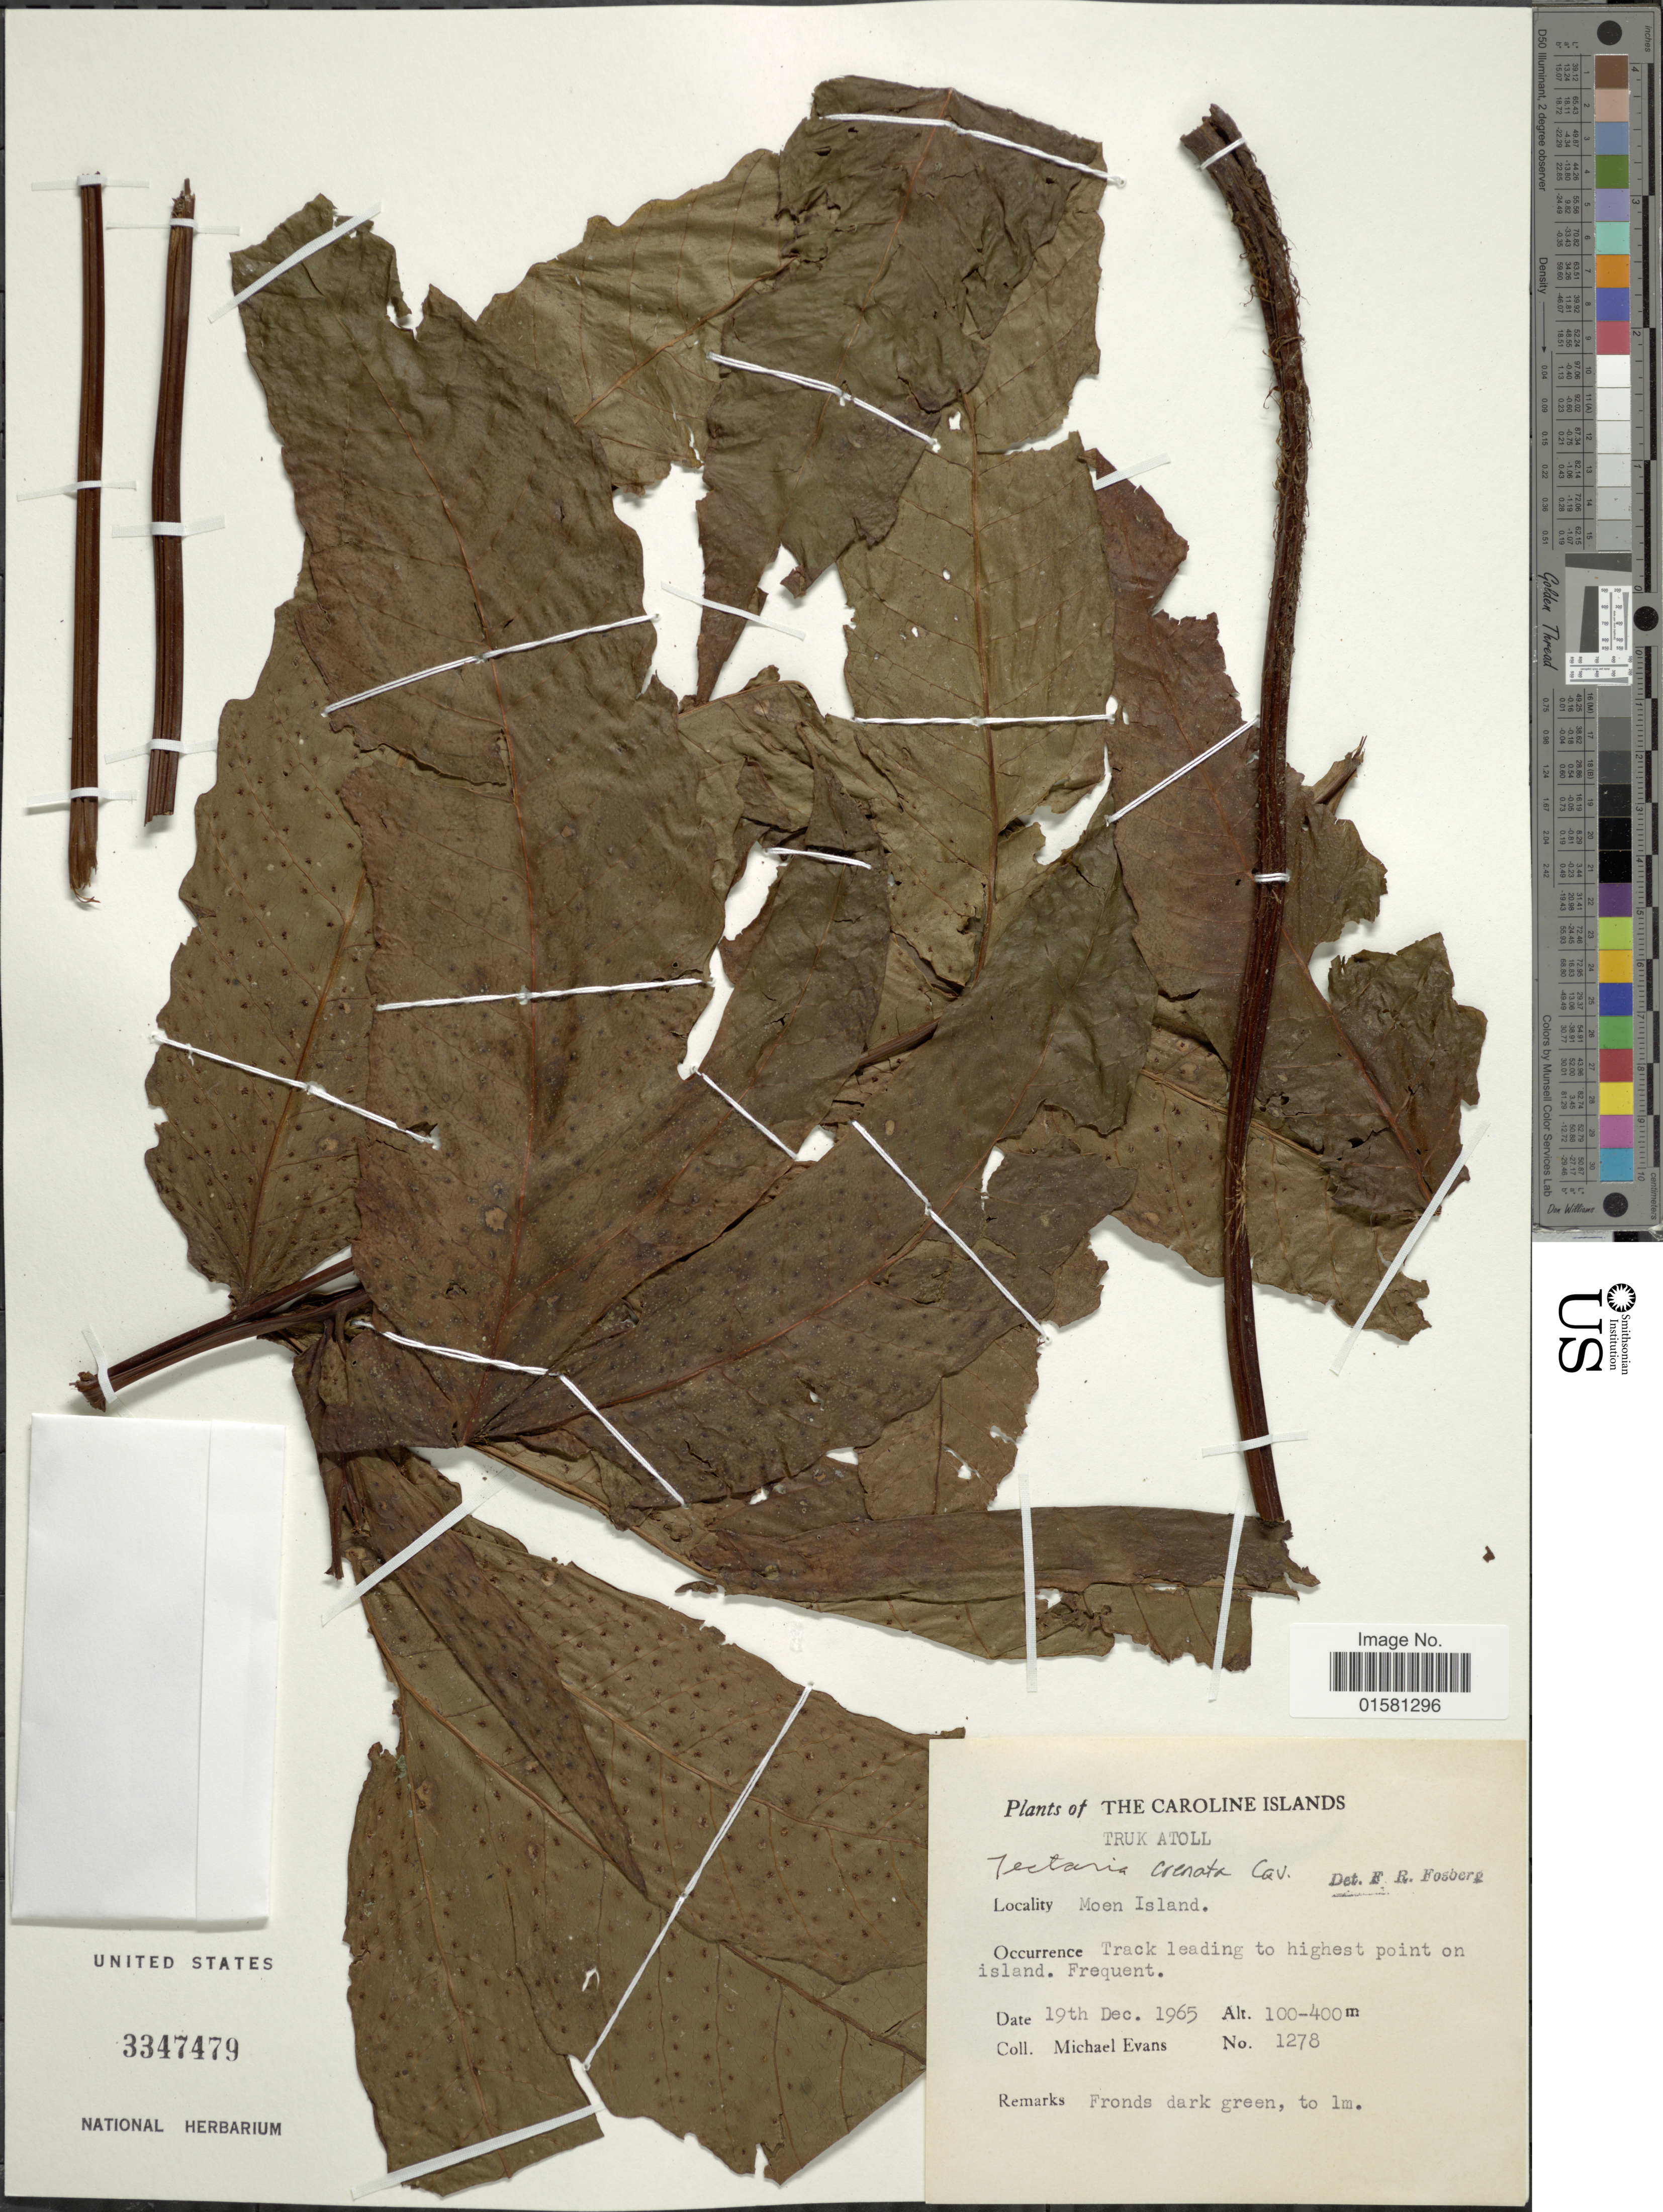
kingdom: Plantae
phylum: Tracheophyta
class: Polypodiopsida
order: Polypodiales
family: Tectariaceae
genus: Tectaria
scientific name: Tectaria crenata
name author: Cav.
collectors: M. Evans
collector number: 1278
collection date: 1965-12-19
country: Micronesia, Federated States of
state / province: Truk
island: Moen [Wono]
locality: Caroline Islands, Moen island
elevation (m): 100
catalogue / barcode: US 3347479